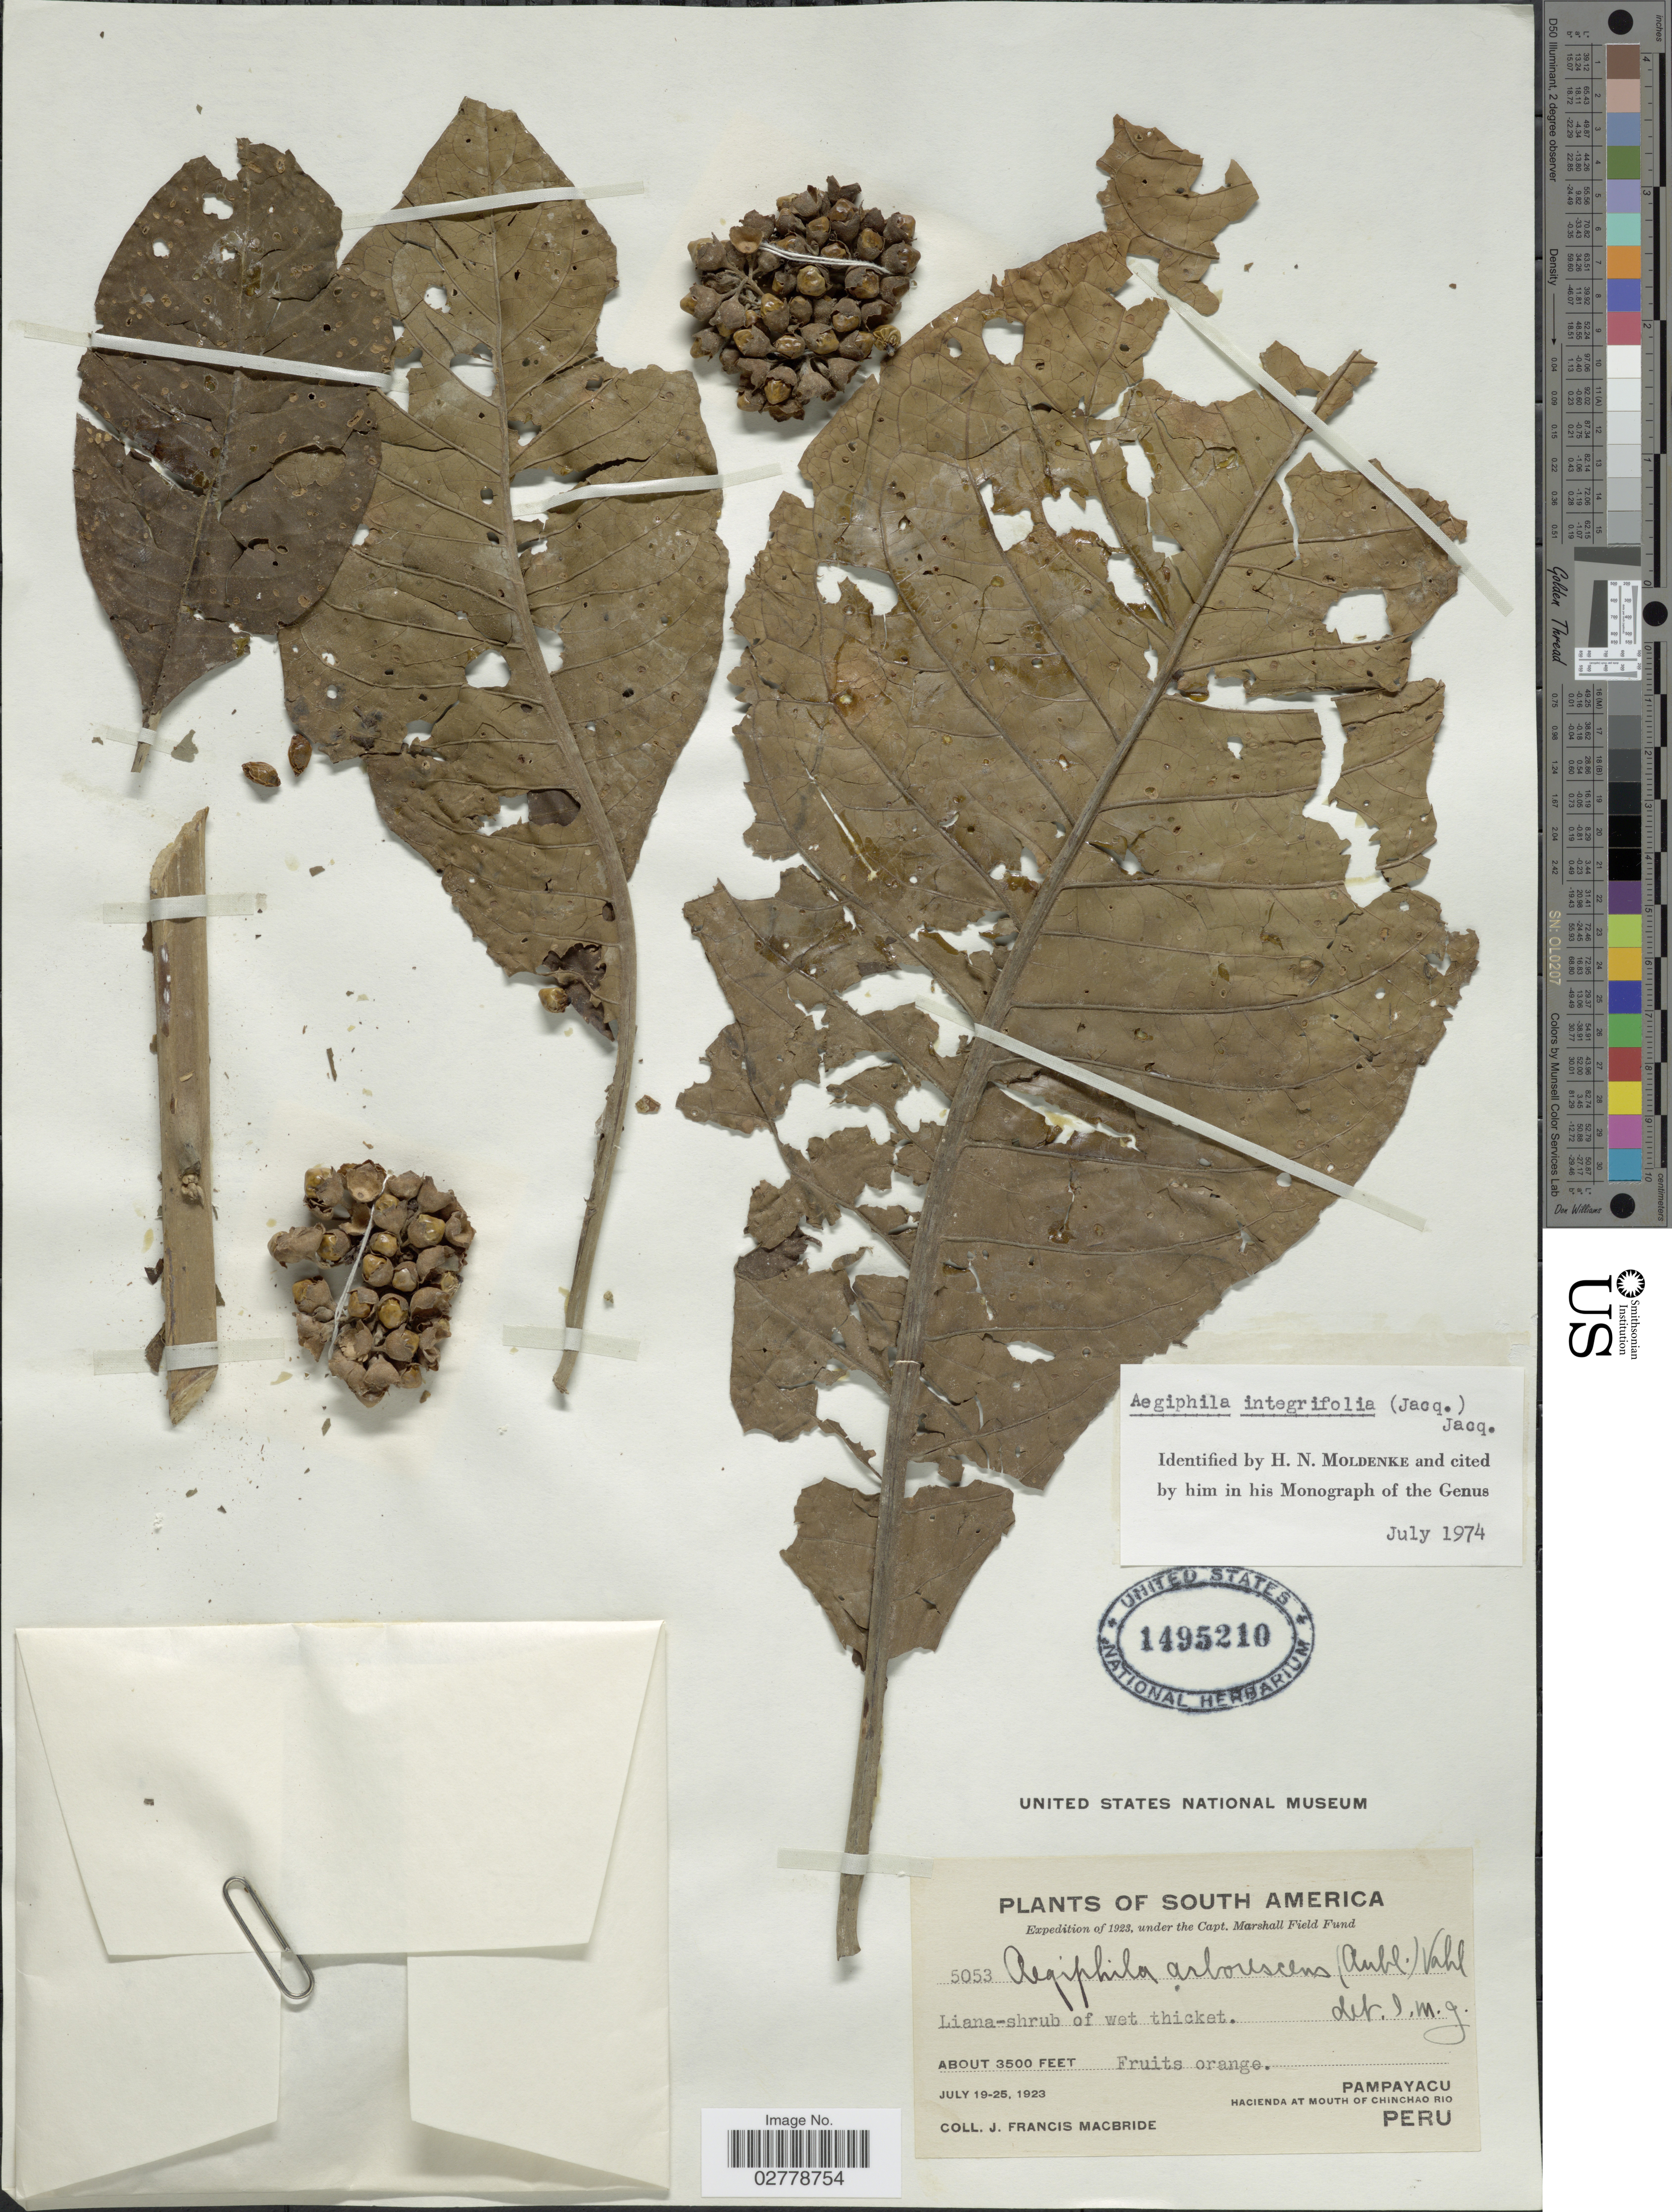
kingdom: Plantae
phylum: Tracheophyta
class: Magnoliopsida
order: Lamiales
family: Lamiaceae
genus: Aegiphila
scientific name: Aegiphila integrifolia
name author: (Jacq.) B.D. Jacks.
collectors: J. F. Macbride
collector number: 5053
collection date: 1923-07-19/1923-07-25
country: Peru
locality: Pampayacu, Hacienda at mouth of Chinchao Rio.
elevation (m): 1067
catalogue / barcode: US 1495210